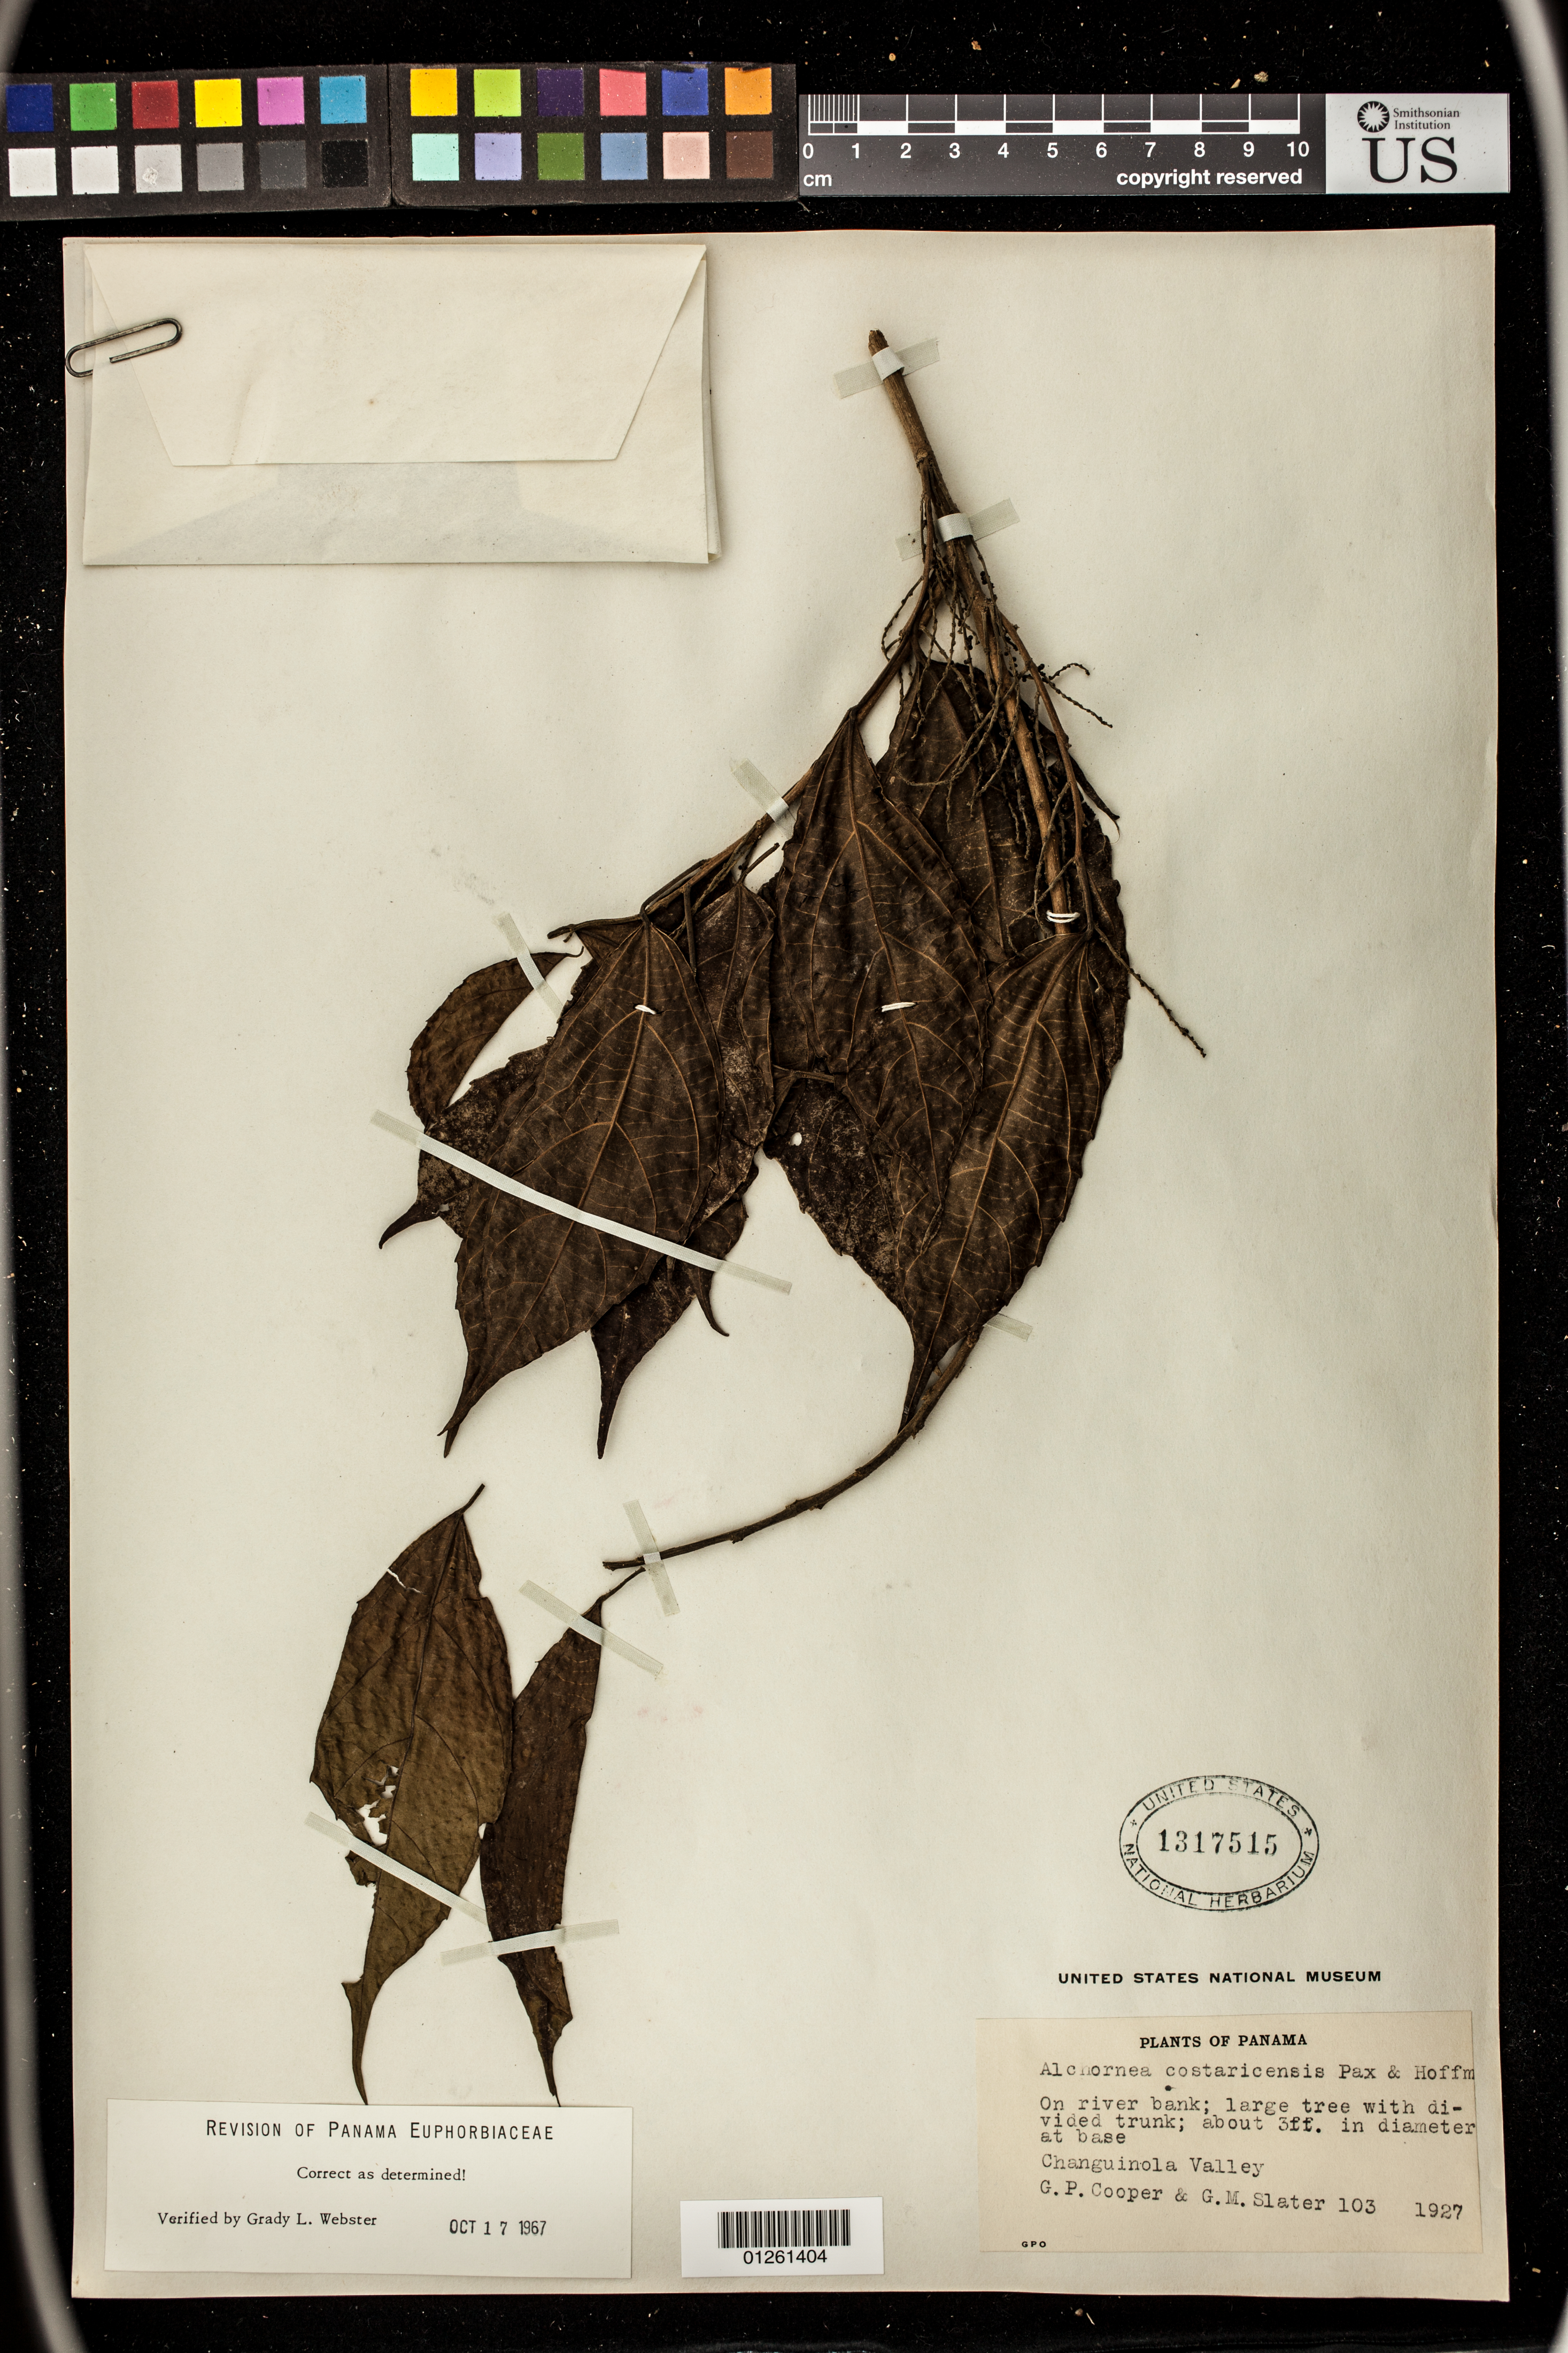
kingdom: Plantae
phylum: Tracheophyta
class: Magnoliopsida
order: Malpighiales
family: Euphorbiaceae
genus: Alchornea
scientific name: Alchornea costaricensis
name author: Pax & K. Hoffm. in Engl.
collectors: G. Cooper & G. Slater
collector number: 103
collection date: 1927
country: Panama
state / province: Bocas del Toro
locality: Changuinola Valley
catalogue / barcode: US 1317515